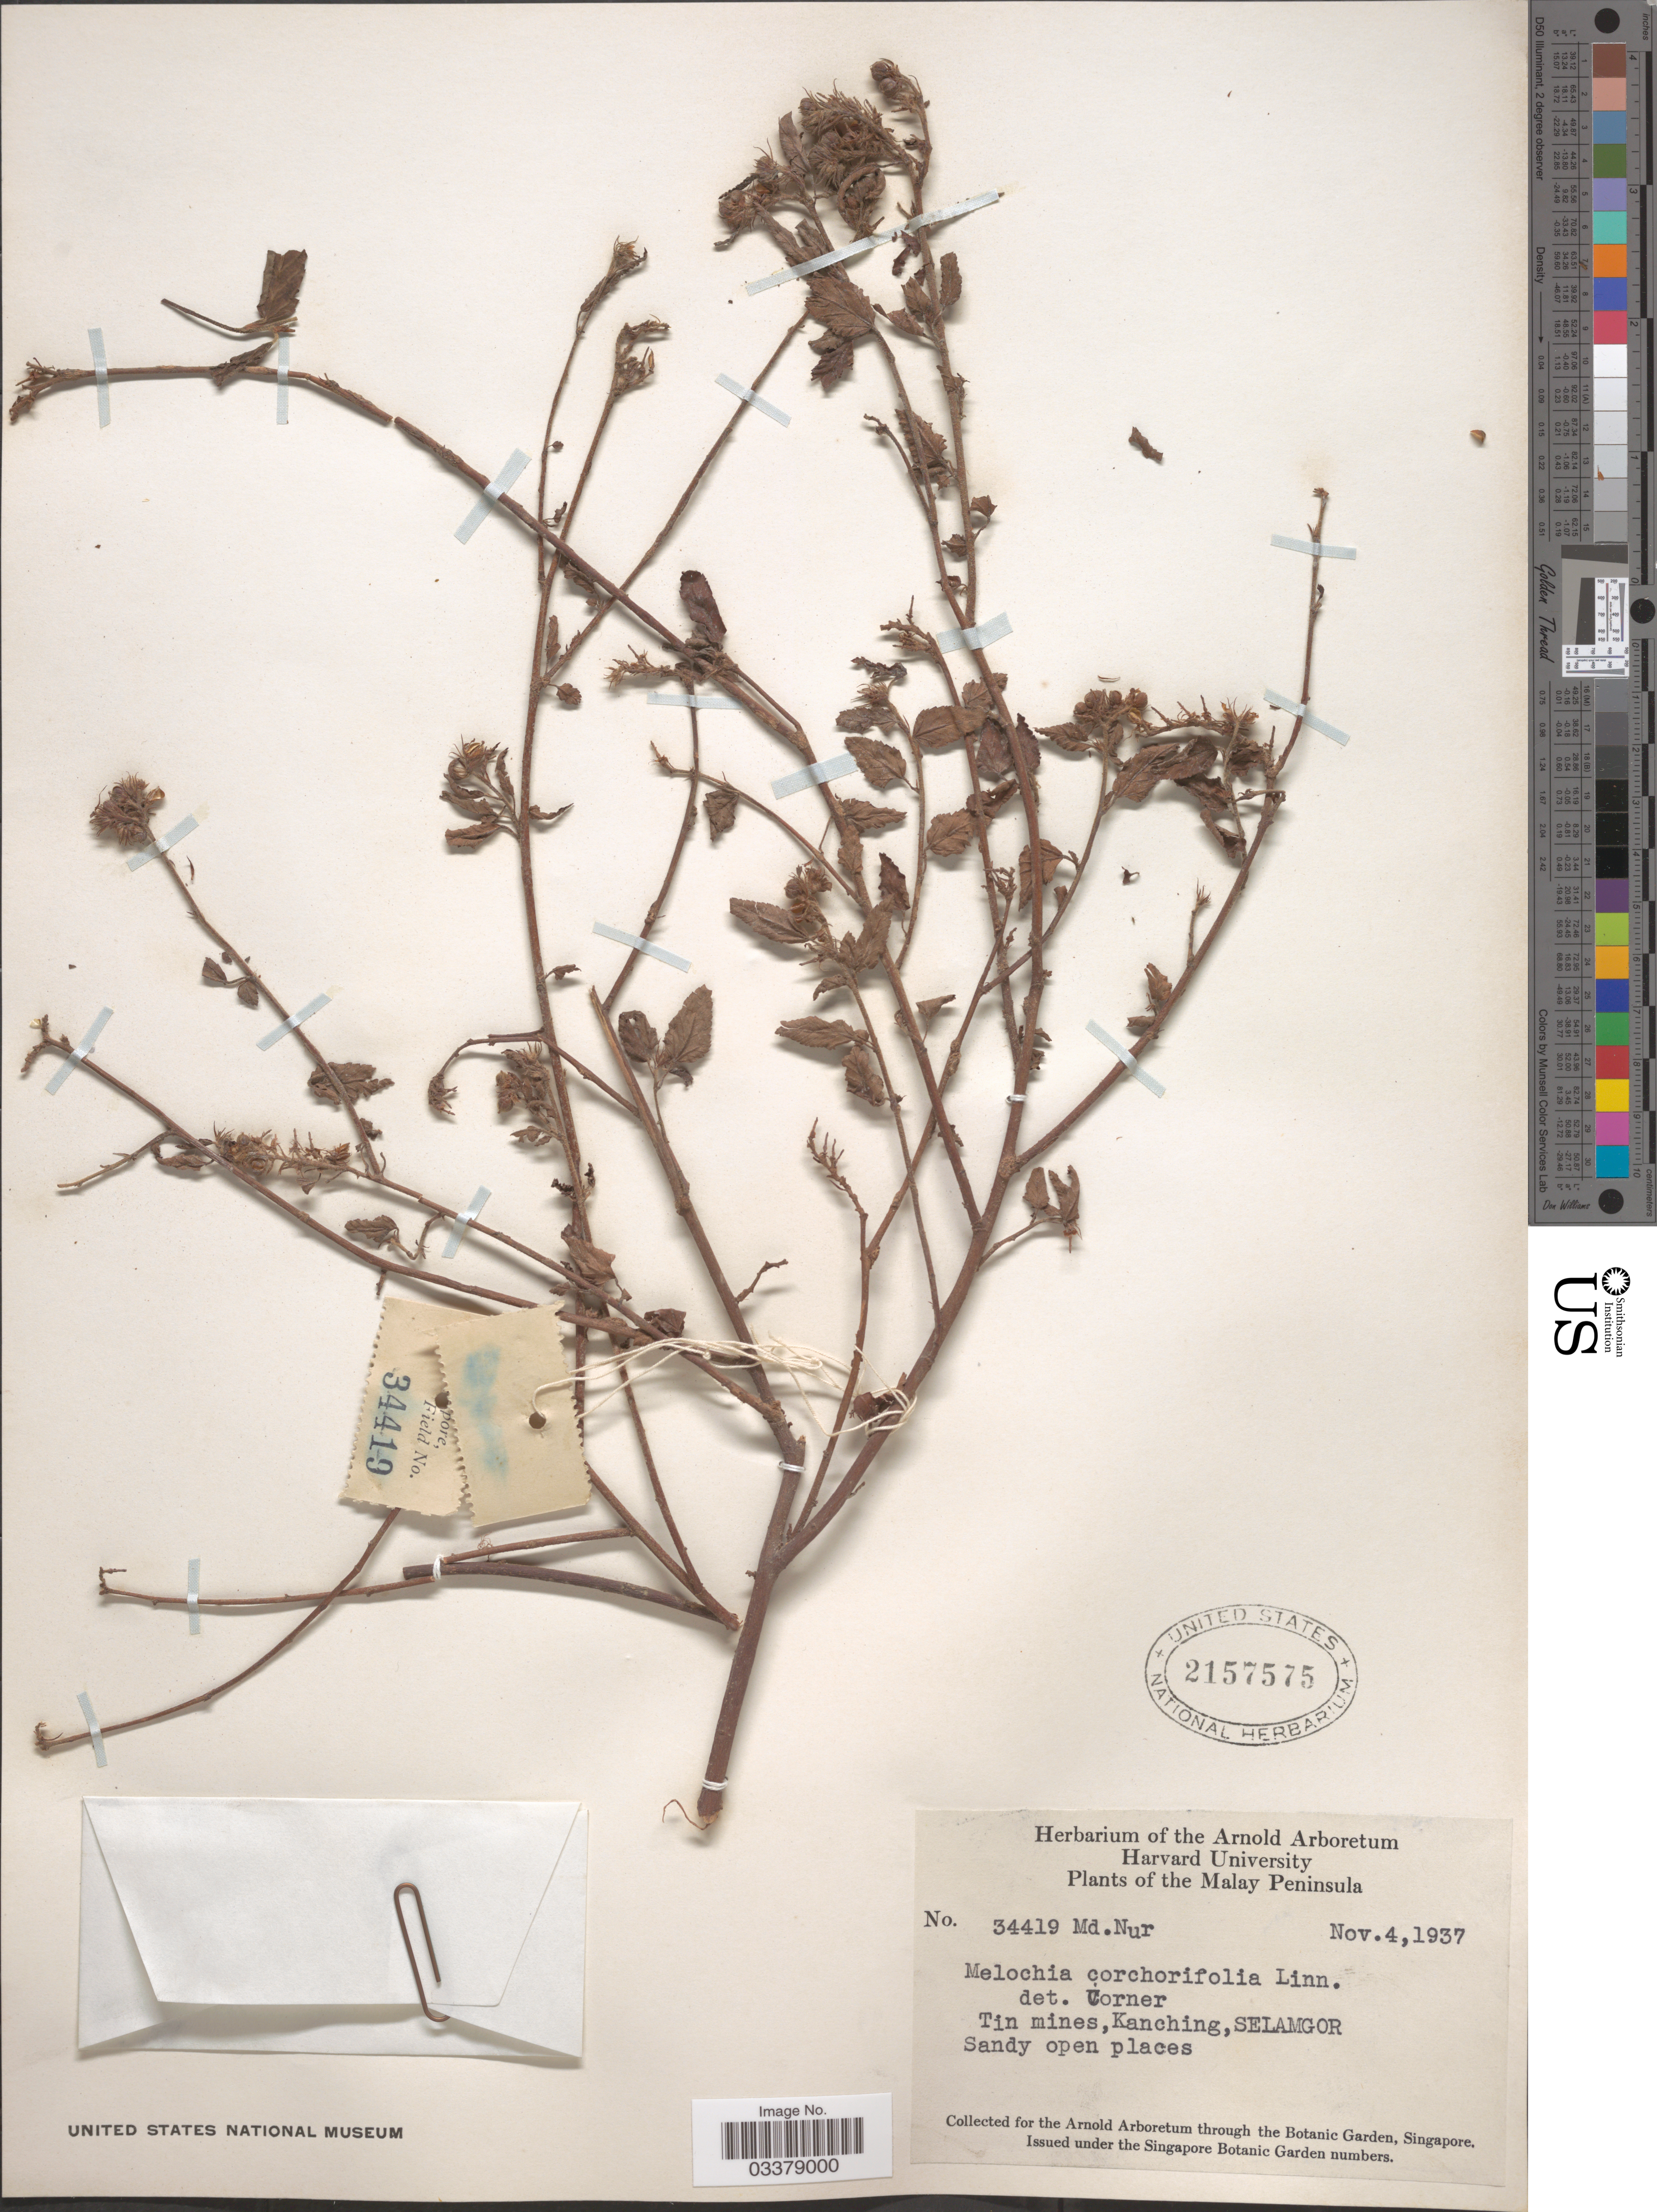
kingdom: Plantae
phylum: Tracheophyta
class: Magnoliopsida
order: Malvales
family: Malvaceae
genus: Melochia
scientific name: Melochia corchorifolia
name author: L.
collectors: M. Nur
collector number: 34419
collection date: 1937-11-04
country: Malaysia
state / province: Selangor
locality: The Malay Peninsula. Tin mines, Kanching, Selamgor.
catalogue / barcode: US 2157575